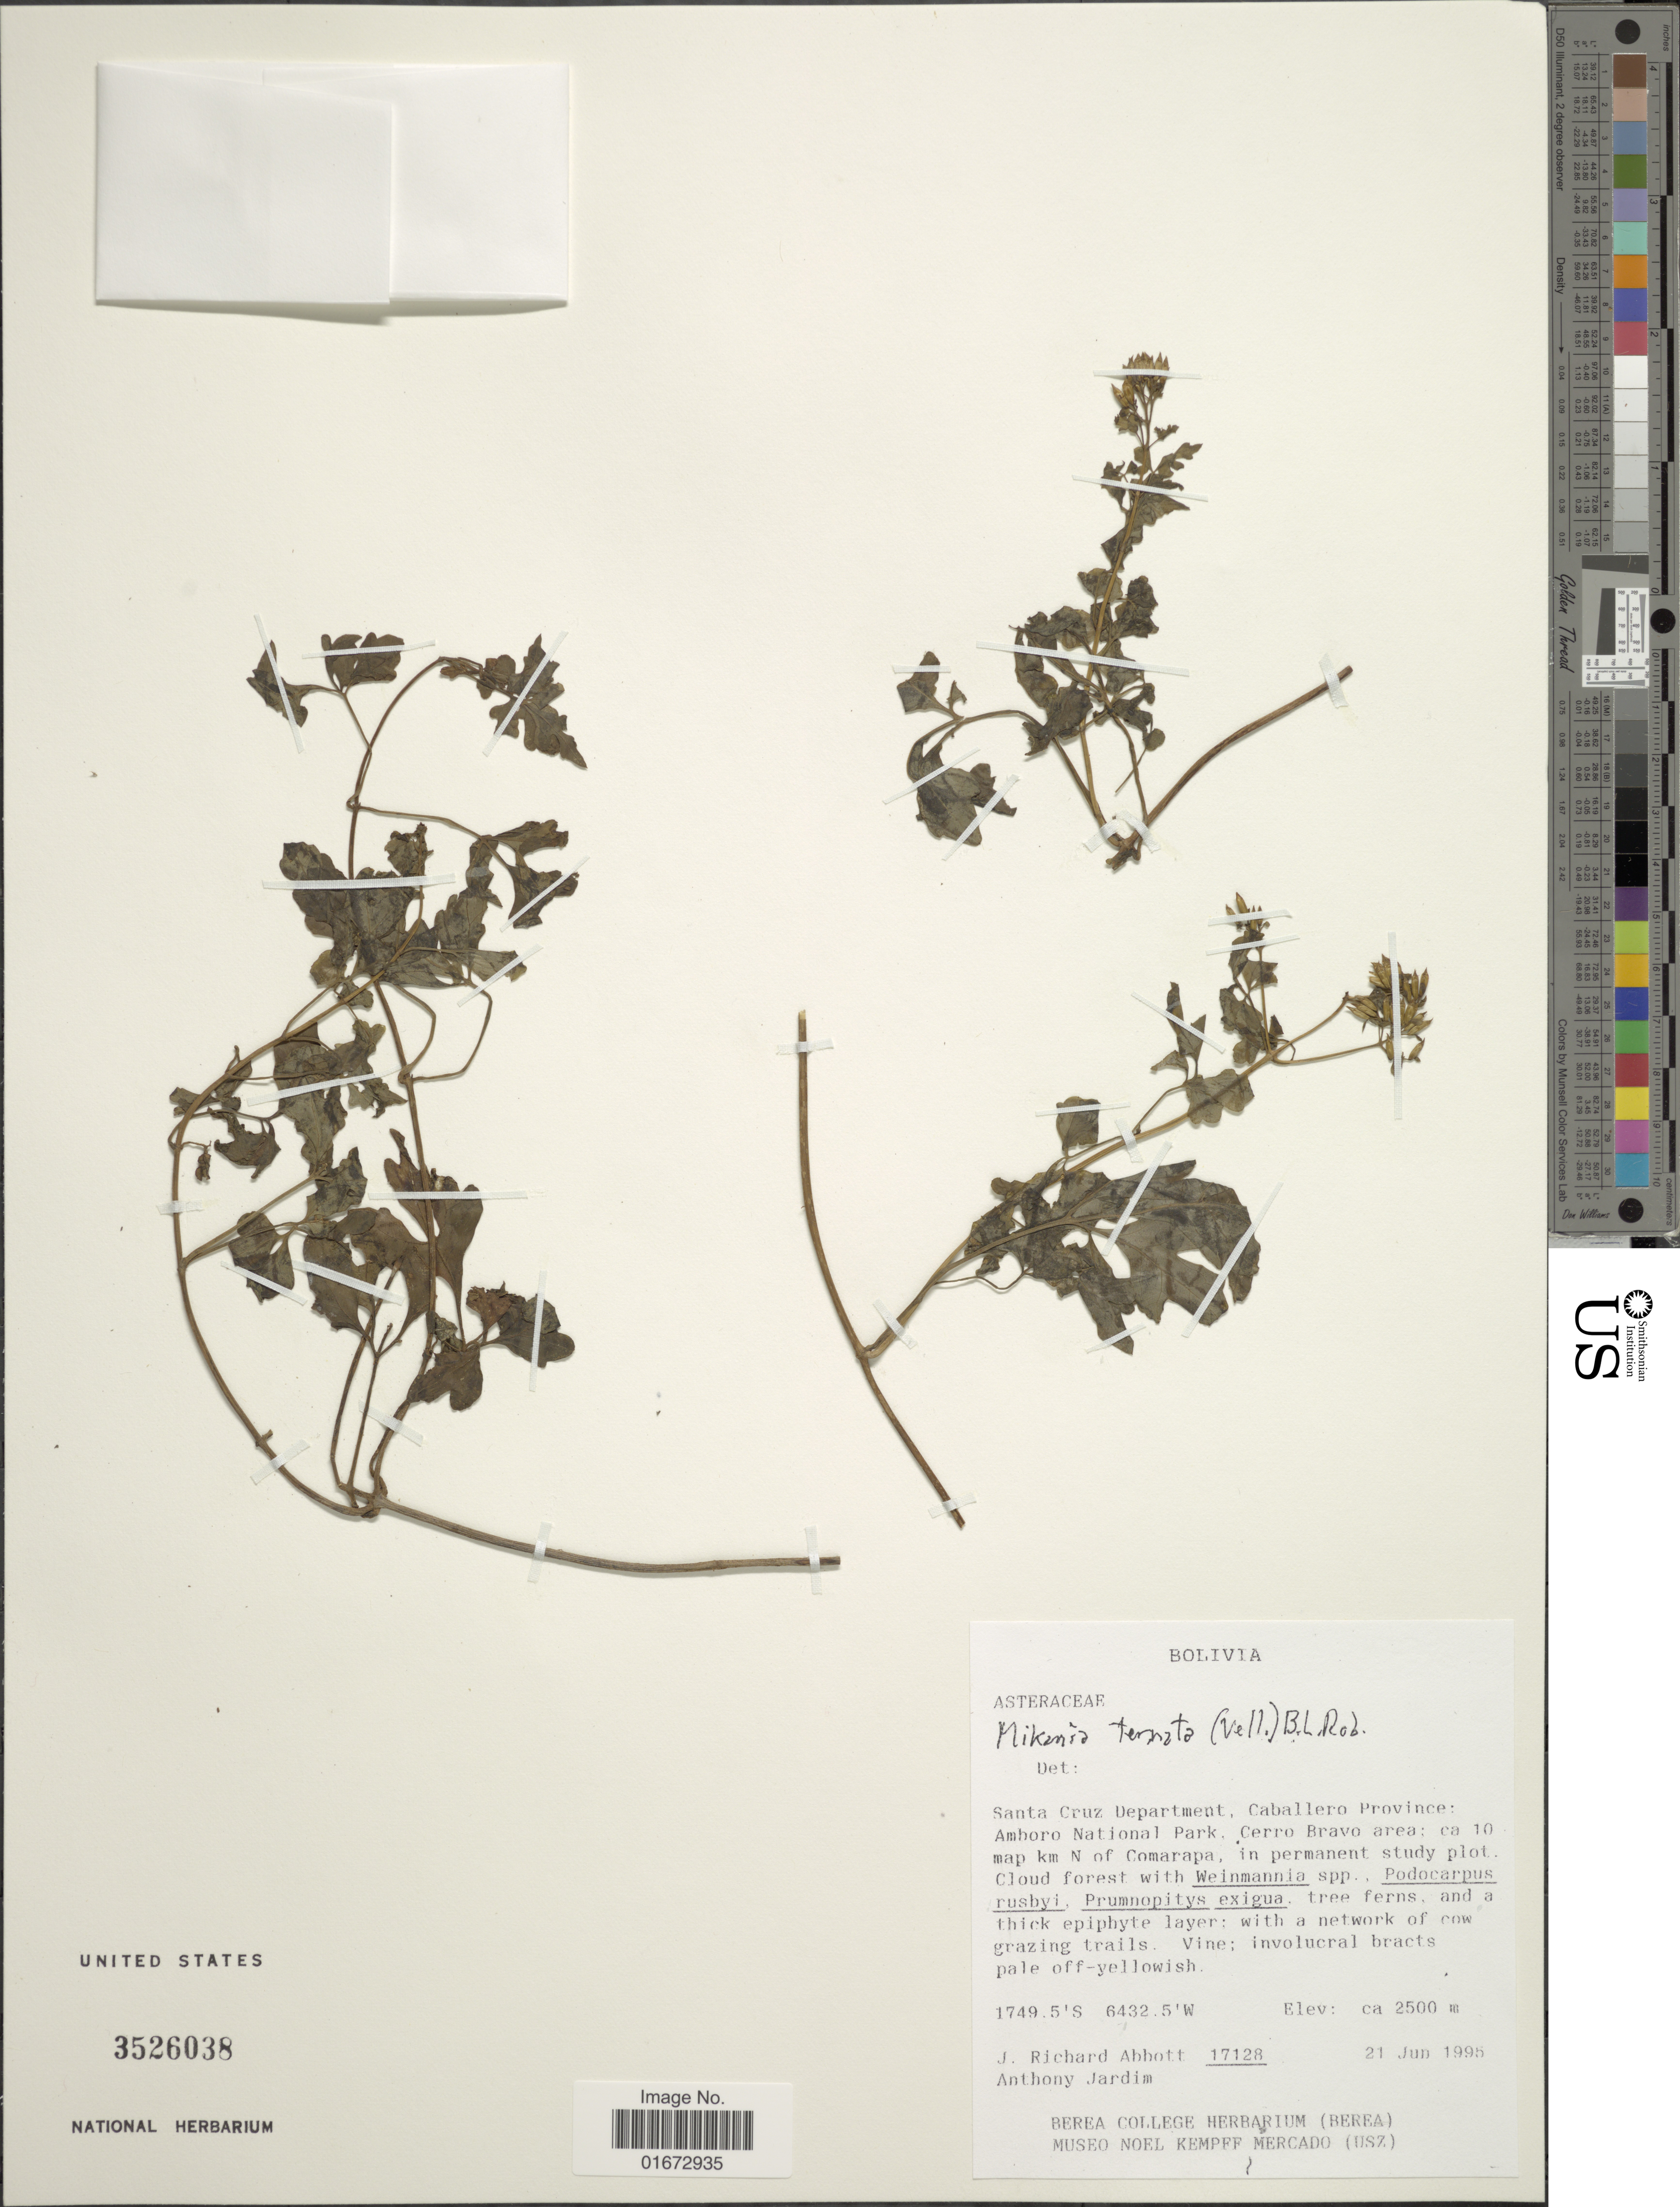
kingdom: Plantae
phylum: Tracheophyta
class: Magnoliopsida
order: Asterales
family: Asteraceae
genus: Mikania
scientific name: Mikania trifolia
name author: (Rusby) B.L. Rob.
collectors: J. R. Abbott & A. Jardim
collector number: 17128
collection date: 1995-06-21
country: Bolivia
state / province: Santa Cruz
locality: Santa Cruz Department, Caballero Province: Amboro National Park. Cerro Bravo area: ca 10 map km N of Comarapa, in permanent study plot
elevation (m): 2500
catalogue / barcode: US 3526038